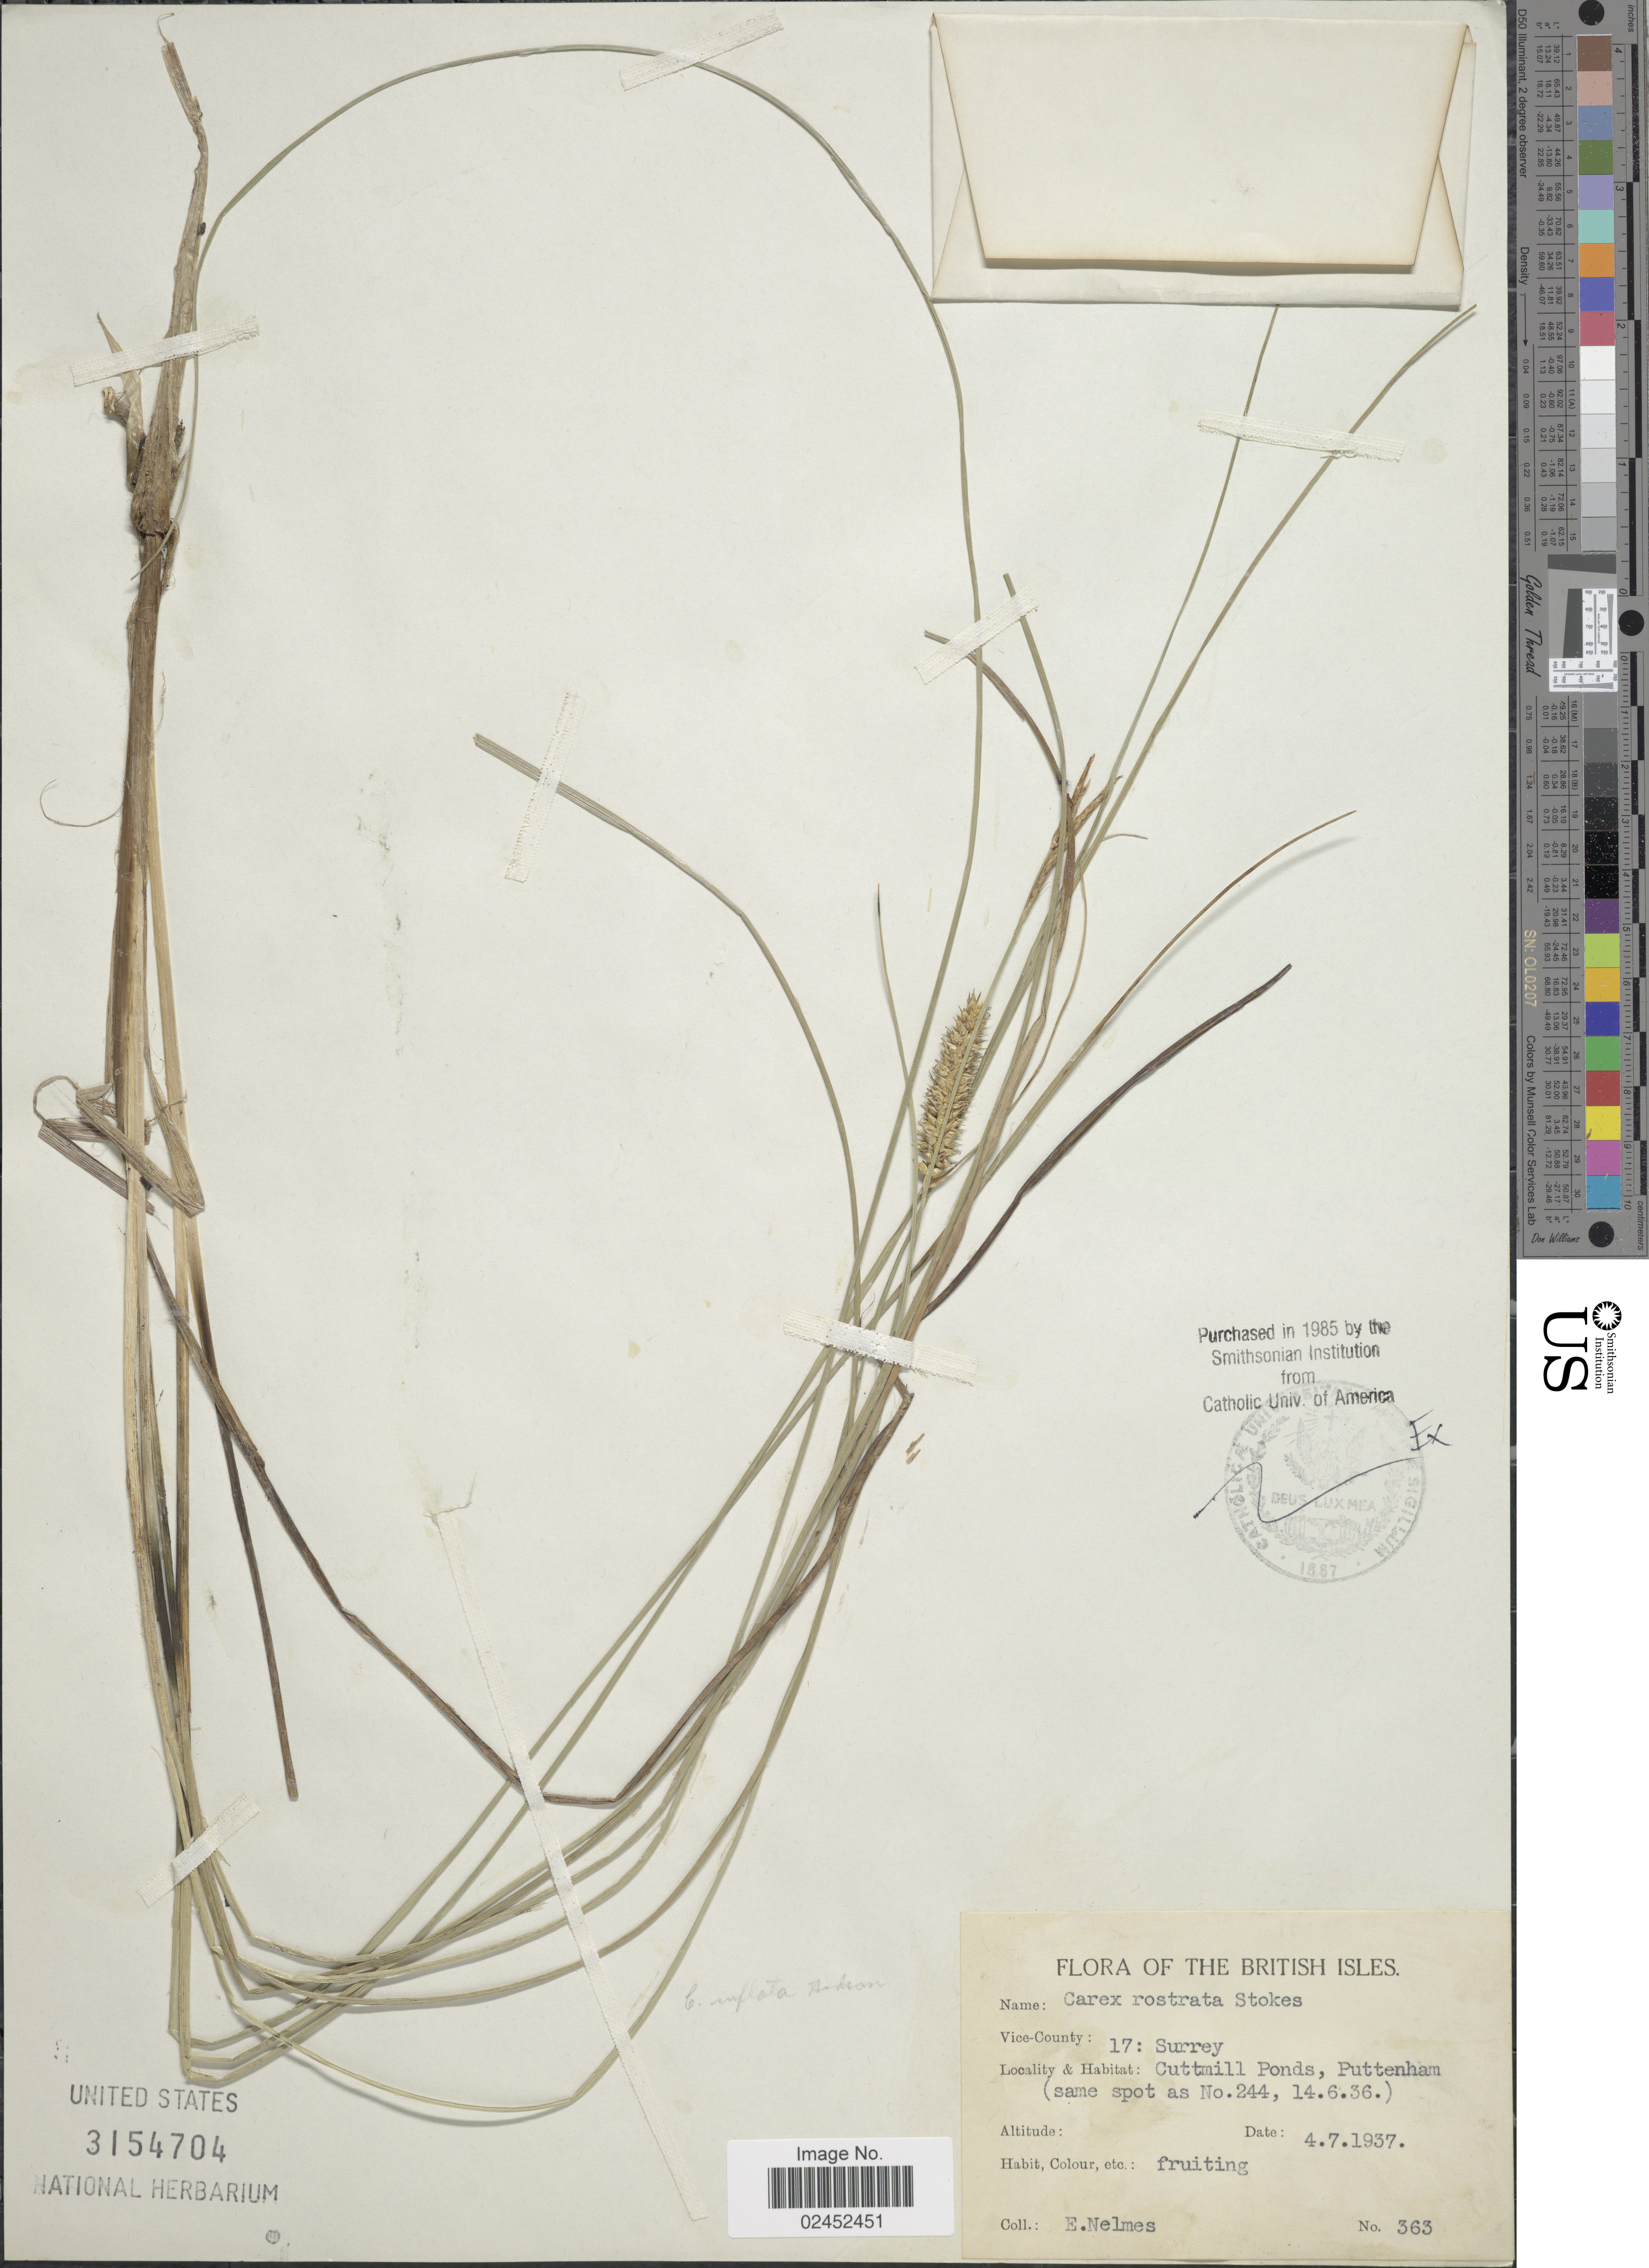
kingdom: Plantae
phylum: Tracheophyta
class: Liliopsida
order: Poales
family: Cyperaceae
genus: Carex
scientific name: Carex rostrata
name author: Stokes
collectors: E. Nelmes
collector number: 363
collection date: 1937-07-04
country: United Kingdom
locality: British Isles, Vice-County: 17: Surrey, Cuttmill Ponds, Puttenham (same spot as No. 244).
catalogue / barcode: US 3154704